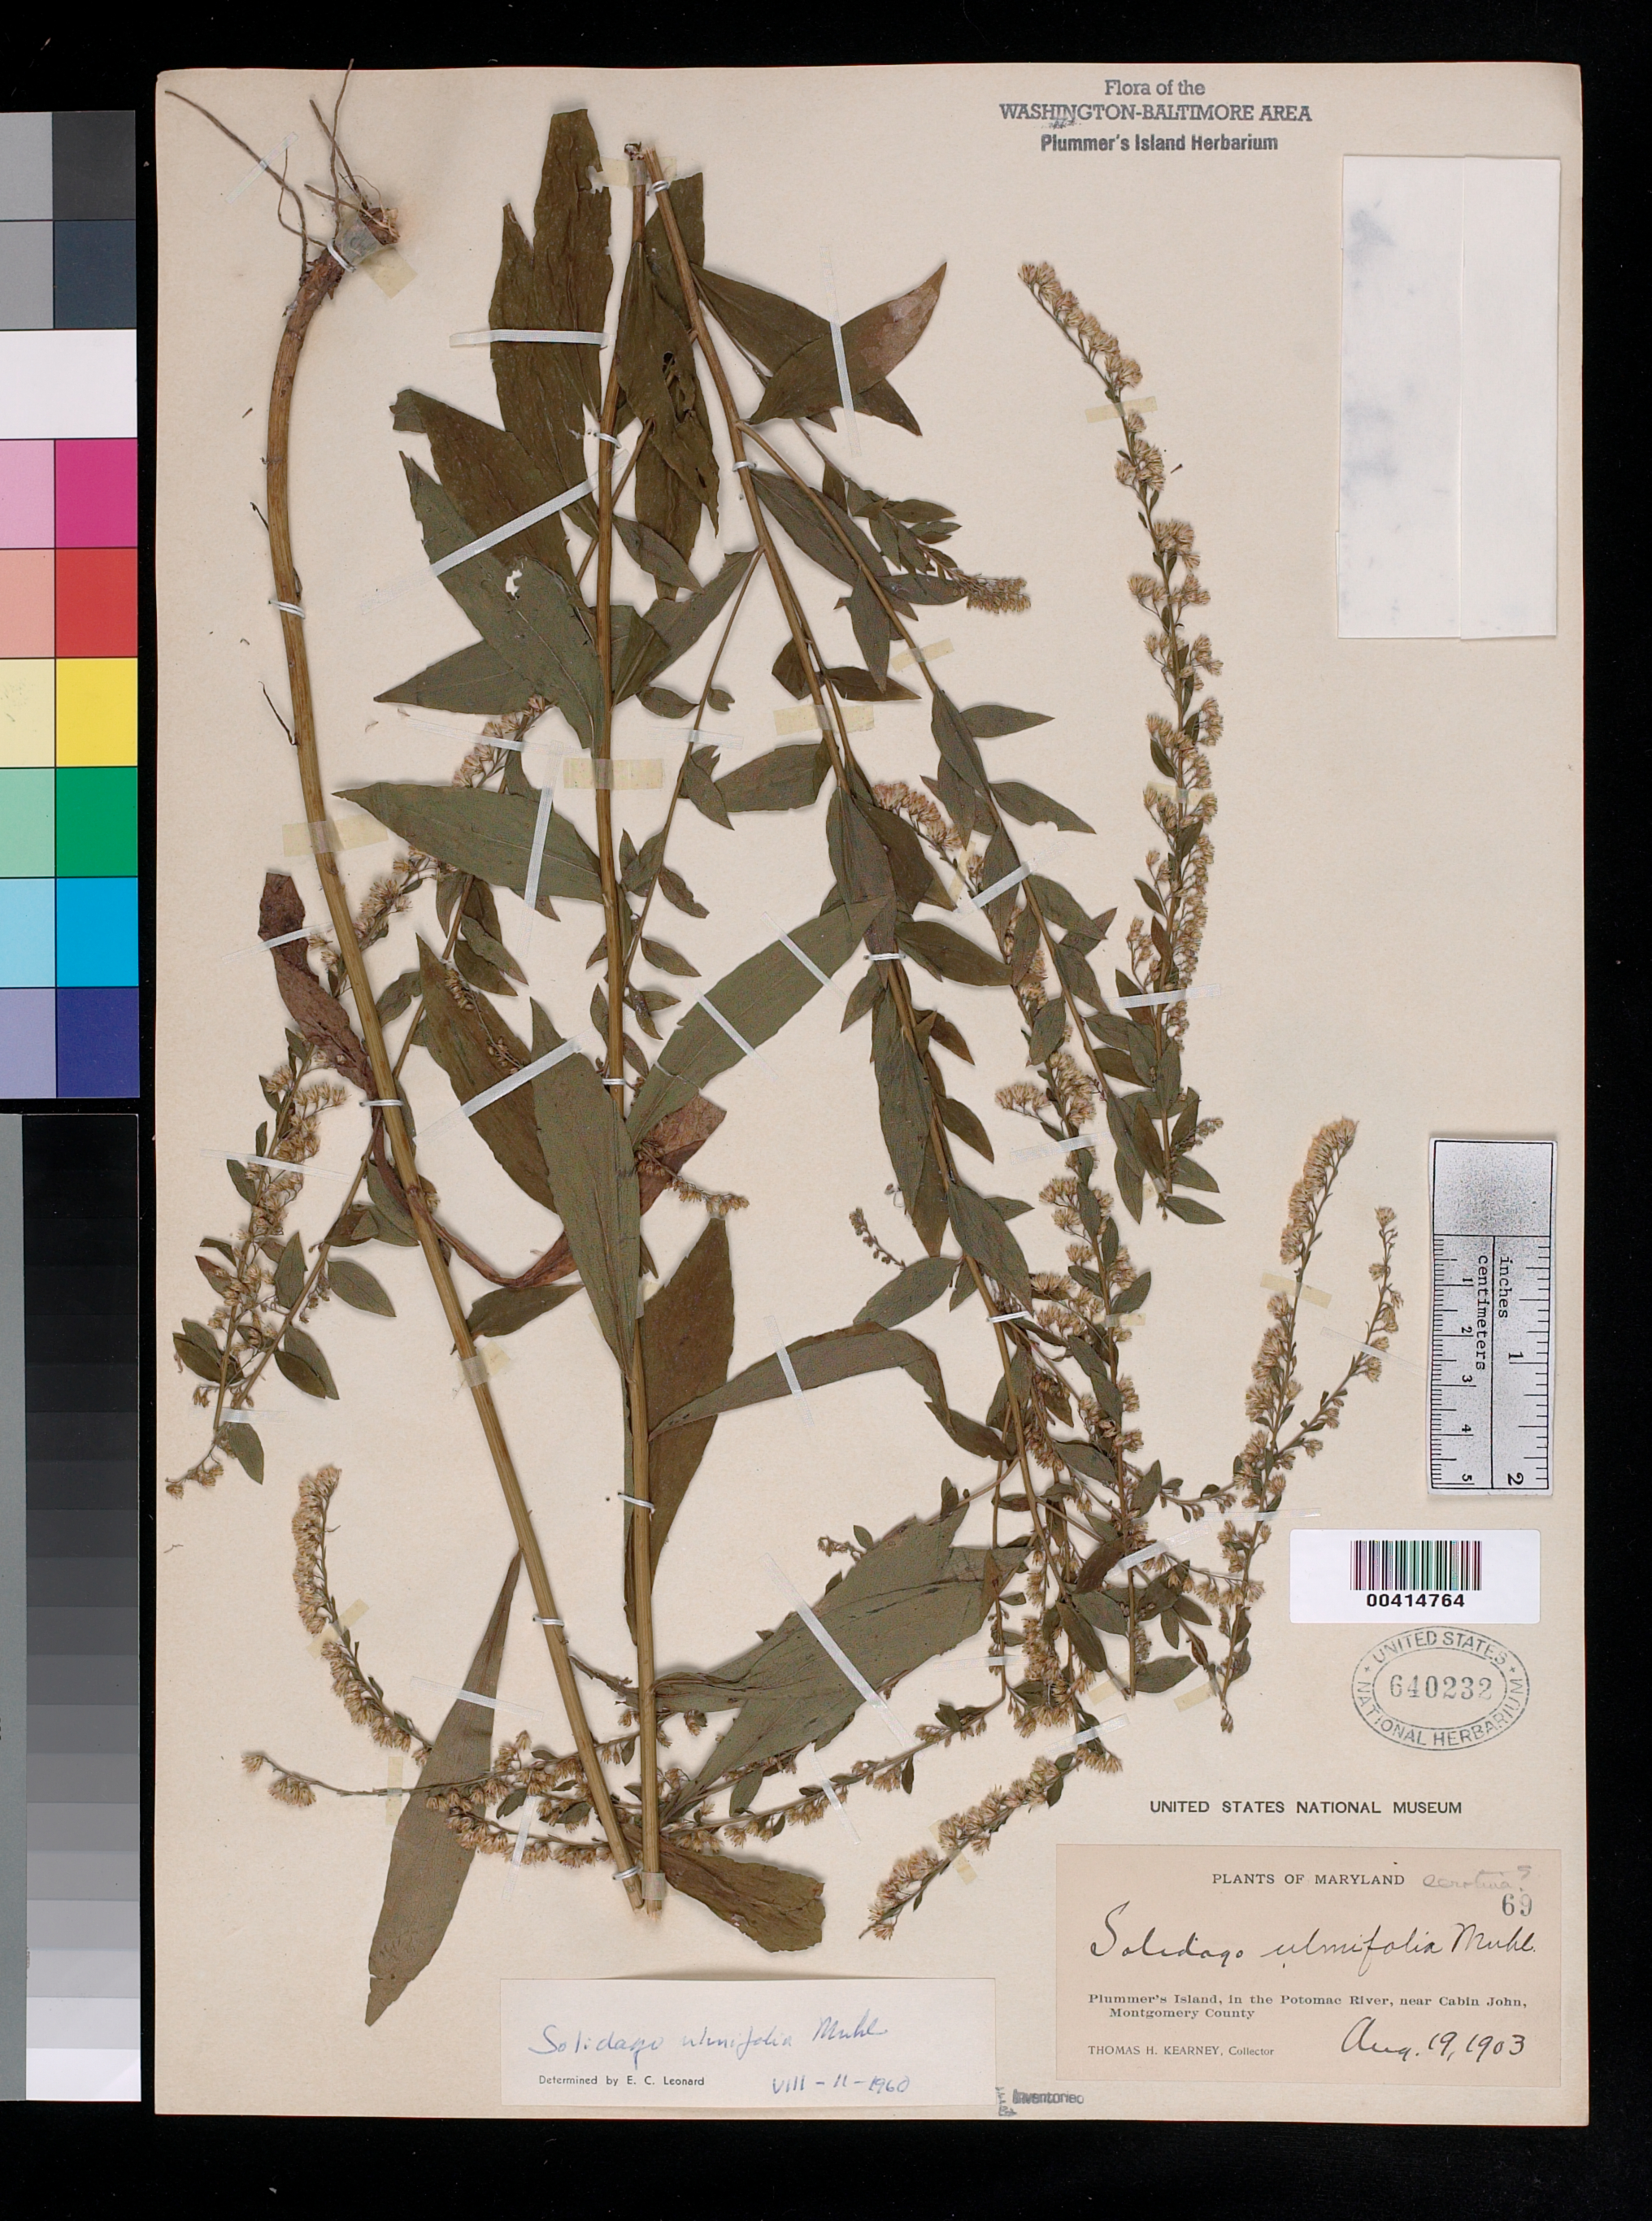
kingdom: Plantae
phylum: Tracheophyta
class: Magnoliopsida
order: Asterales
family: Asteraceae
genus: Solidago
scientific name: Solidago ulmifolia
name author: Muhl. ex Willd.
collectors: T. H. Kearney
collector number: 69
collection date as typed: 19 Aug 1903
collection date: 1903-08-19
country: United States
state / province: Maryland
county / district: Montgomery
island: Plummers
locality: Plummer's Island C. & O. Canal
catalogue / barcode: US 640232